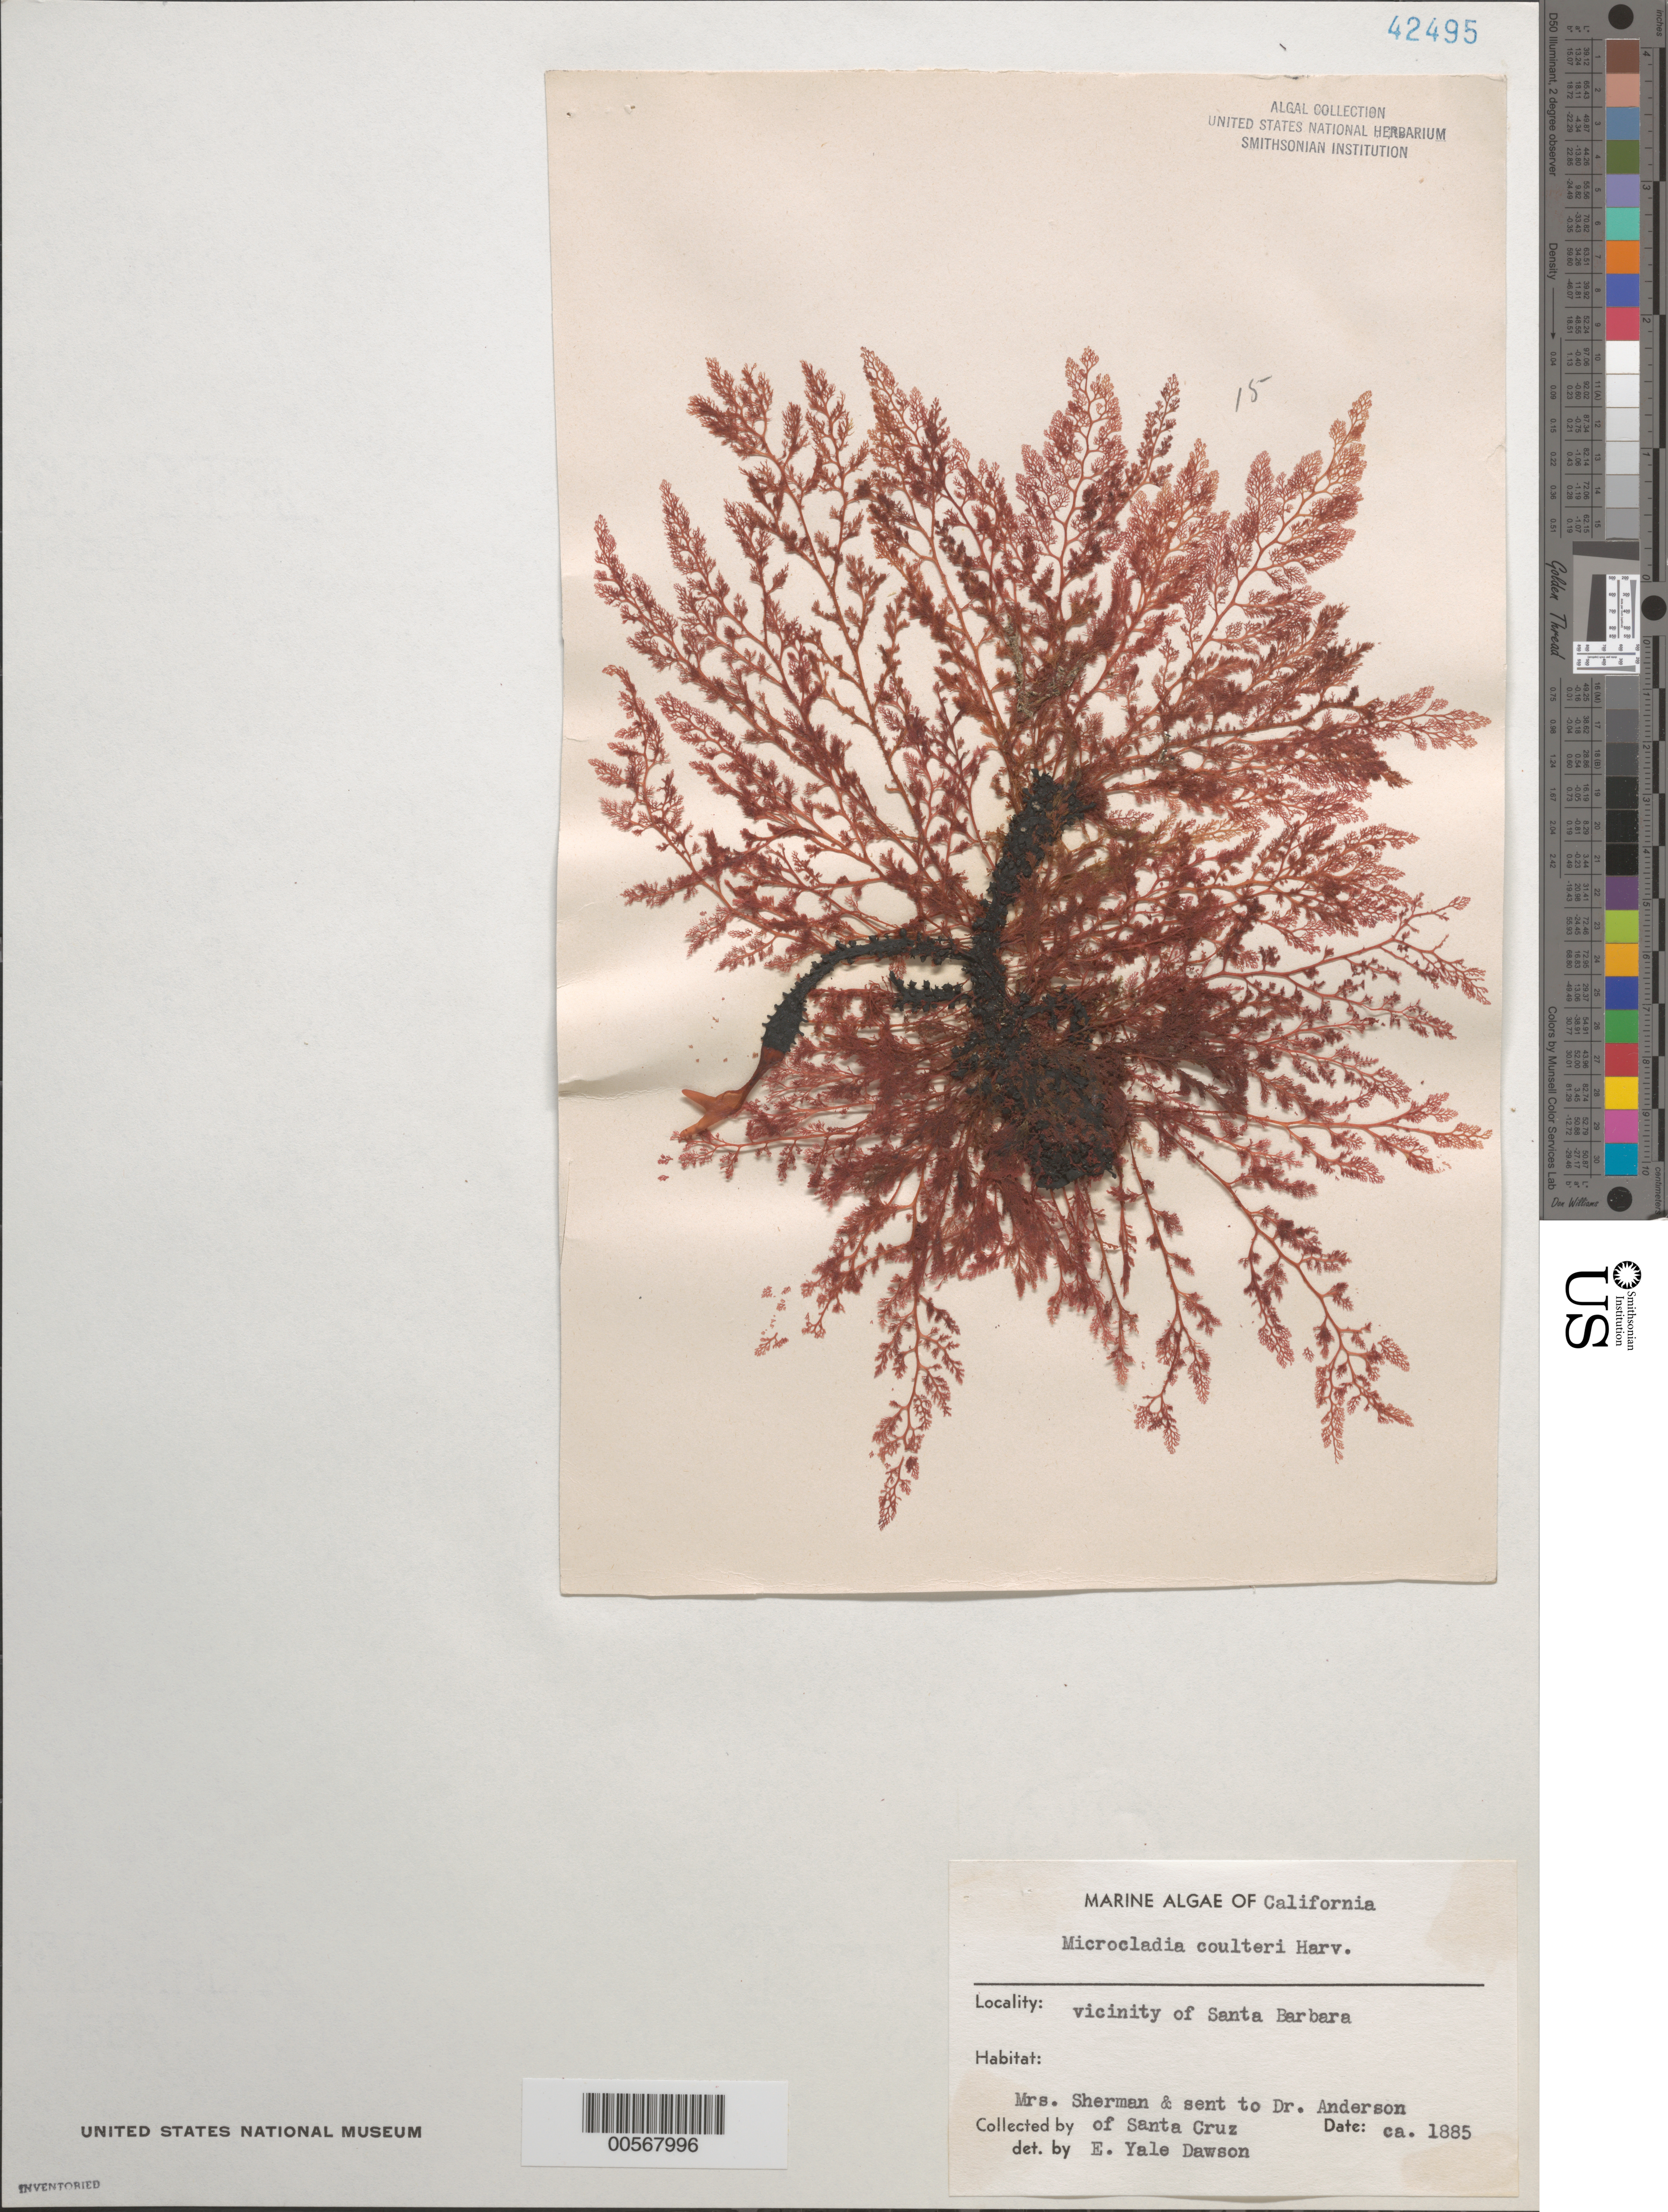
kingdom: Plantae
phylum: Rhodophyta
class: Florideophyceae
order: Ceramiales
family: Ceramiaceae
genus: Microcladia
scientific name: Microcladia coulteri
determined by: Dawson, E. Y.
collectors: M. Sherman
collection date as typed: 1885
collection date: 1885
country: United States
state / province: California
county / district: Santa Barbara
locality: Santa Barbara area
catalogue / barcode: US 42495